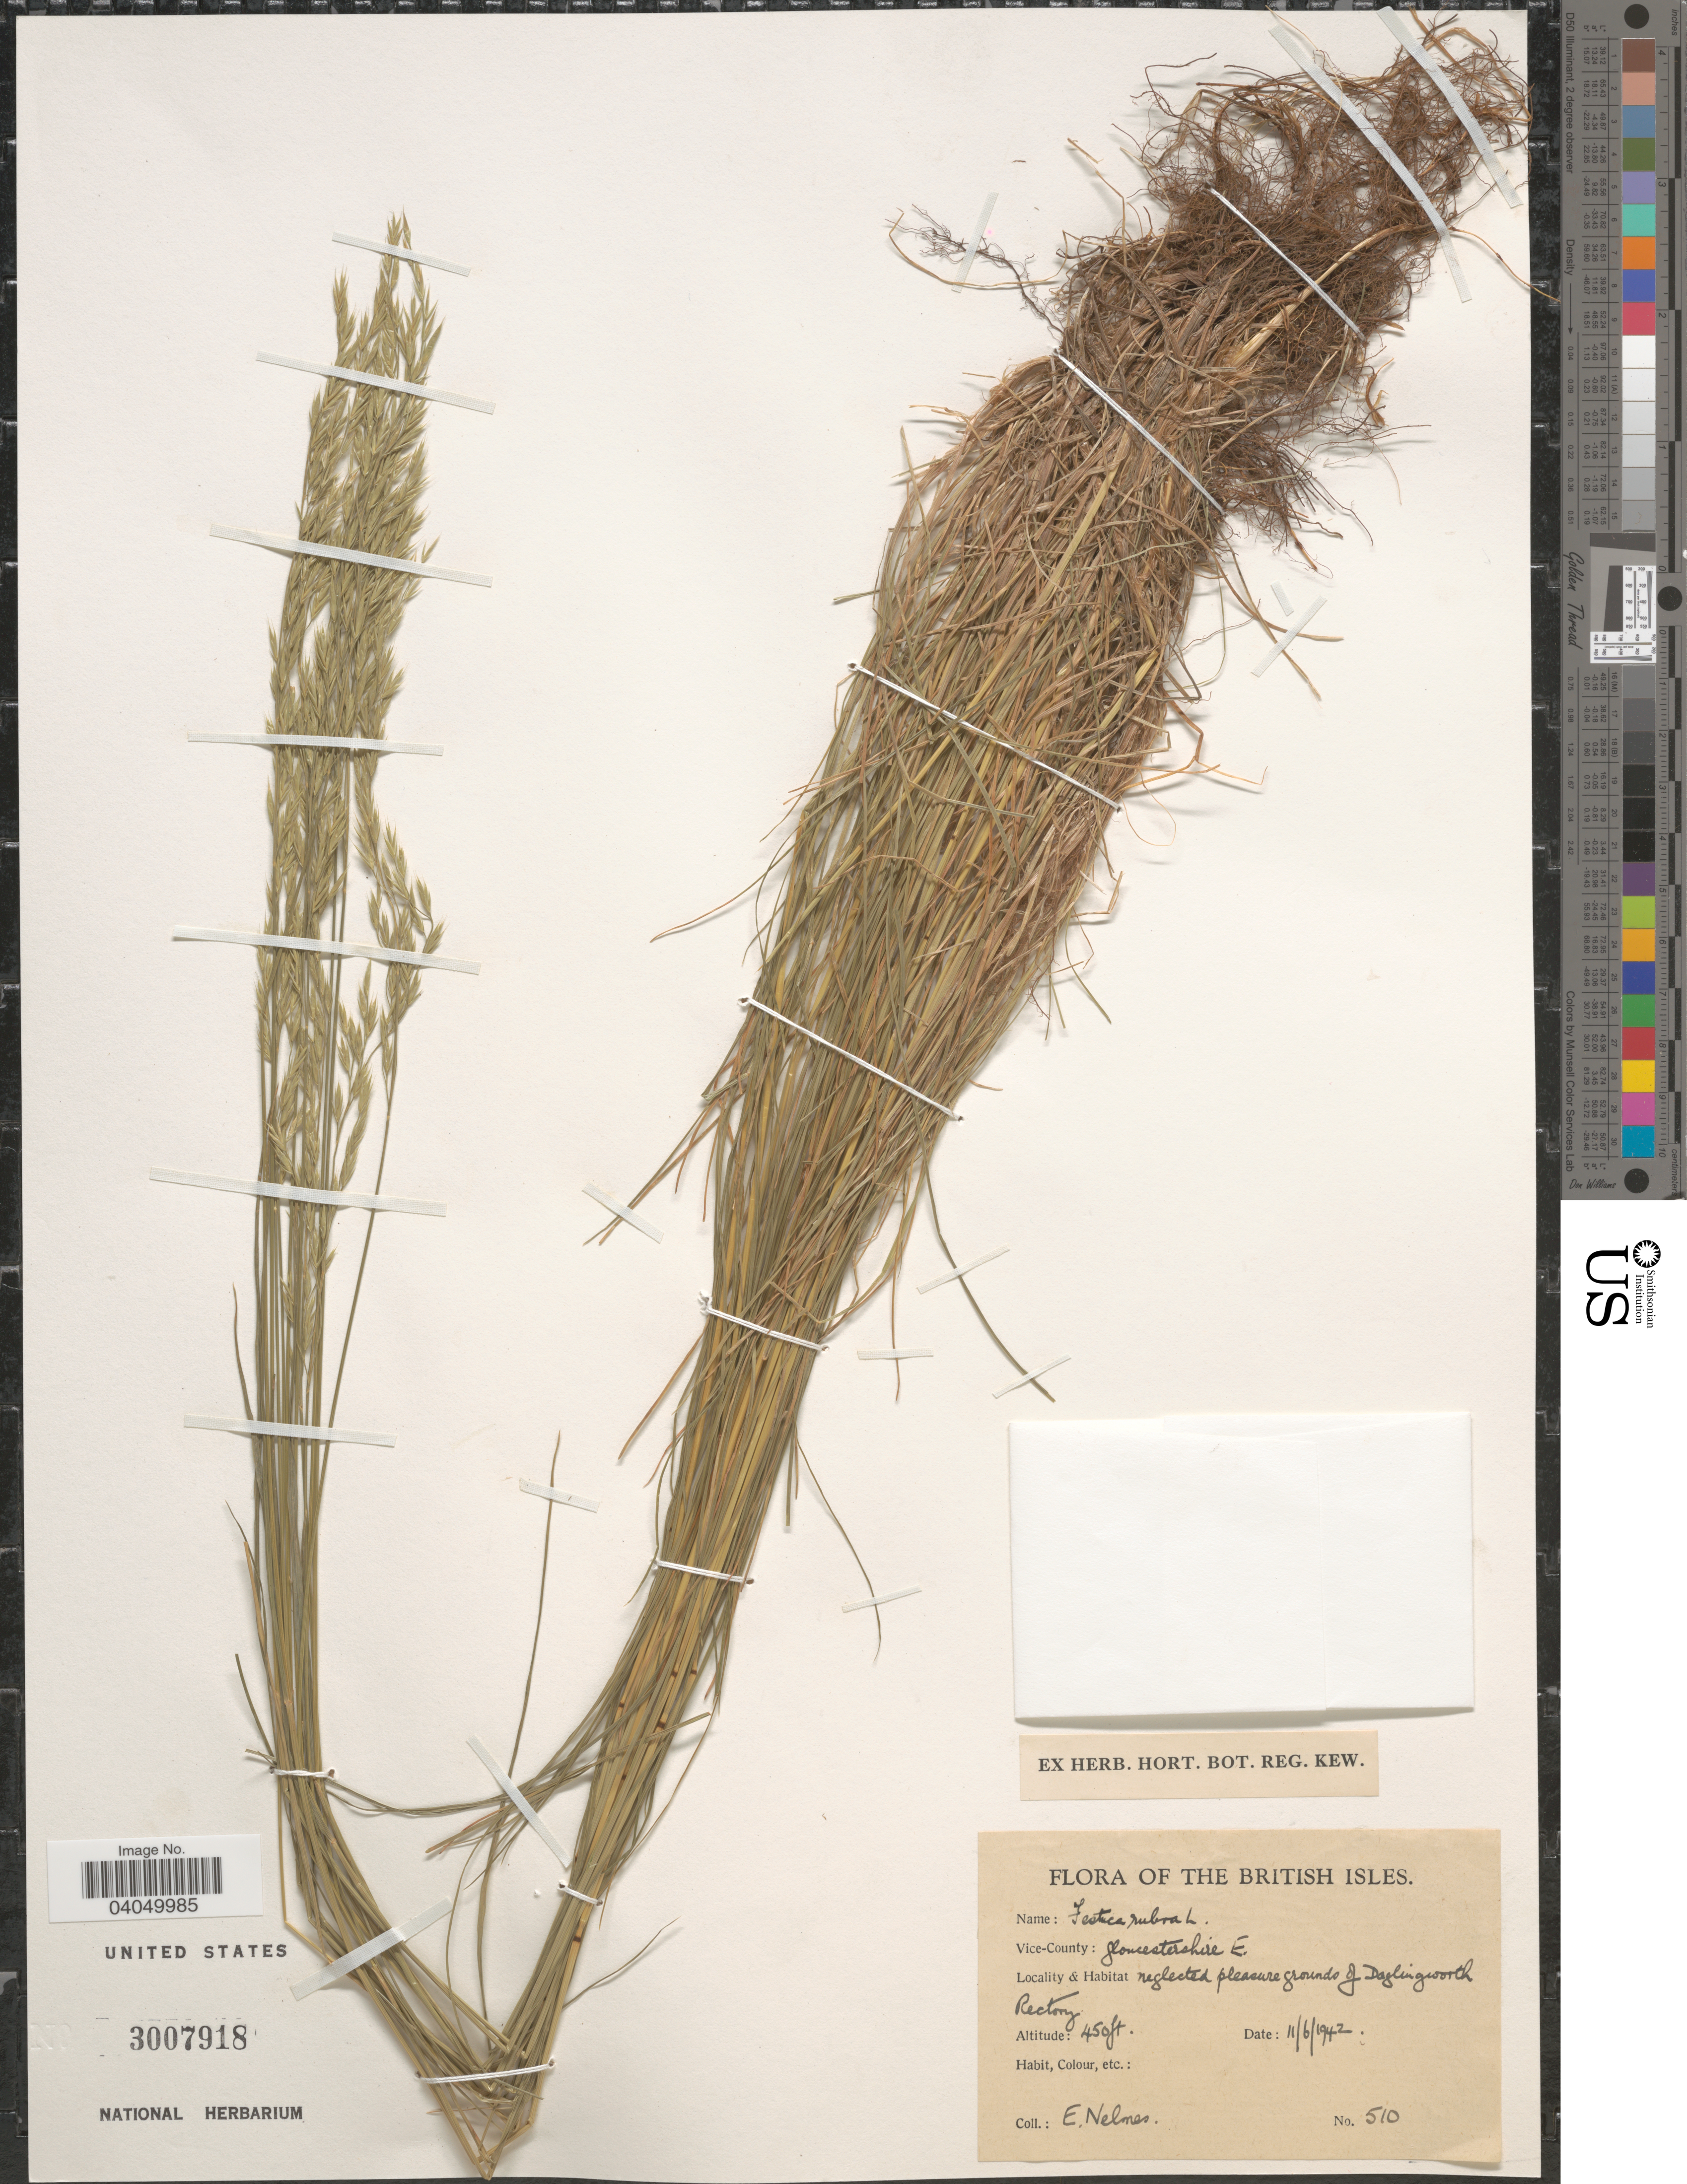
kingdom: Plantae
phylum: Tracheophyta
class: Liliopsida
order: Poales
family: Poaceae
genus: Festuca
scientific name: Festuca rubra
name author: L.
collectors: E. Nelmes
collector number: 510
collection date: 1942-06-11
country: United Kingdom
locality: British Isles. Vice-County: Gloucestershire E. Reglected pleasure grounds of Daglingworth Rectory.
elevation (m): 137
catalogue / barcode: US 3007918